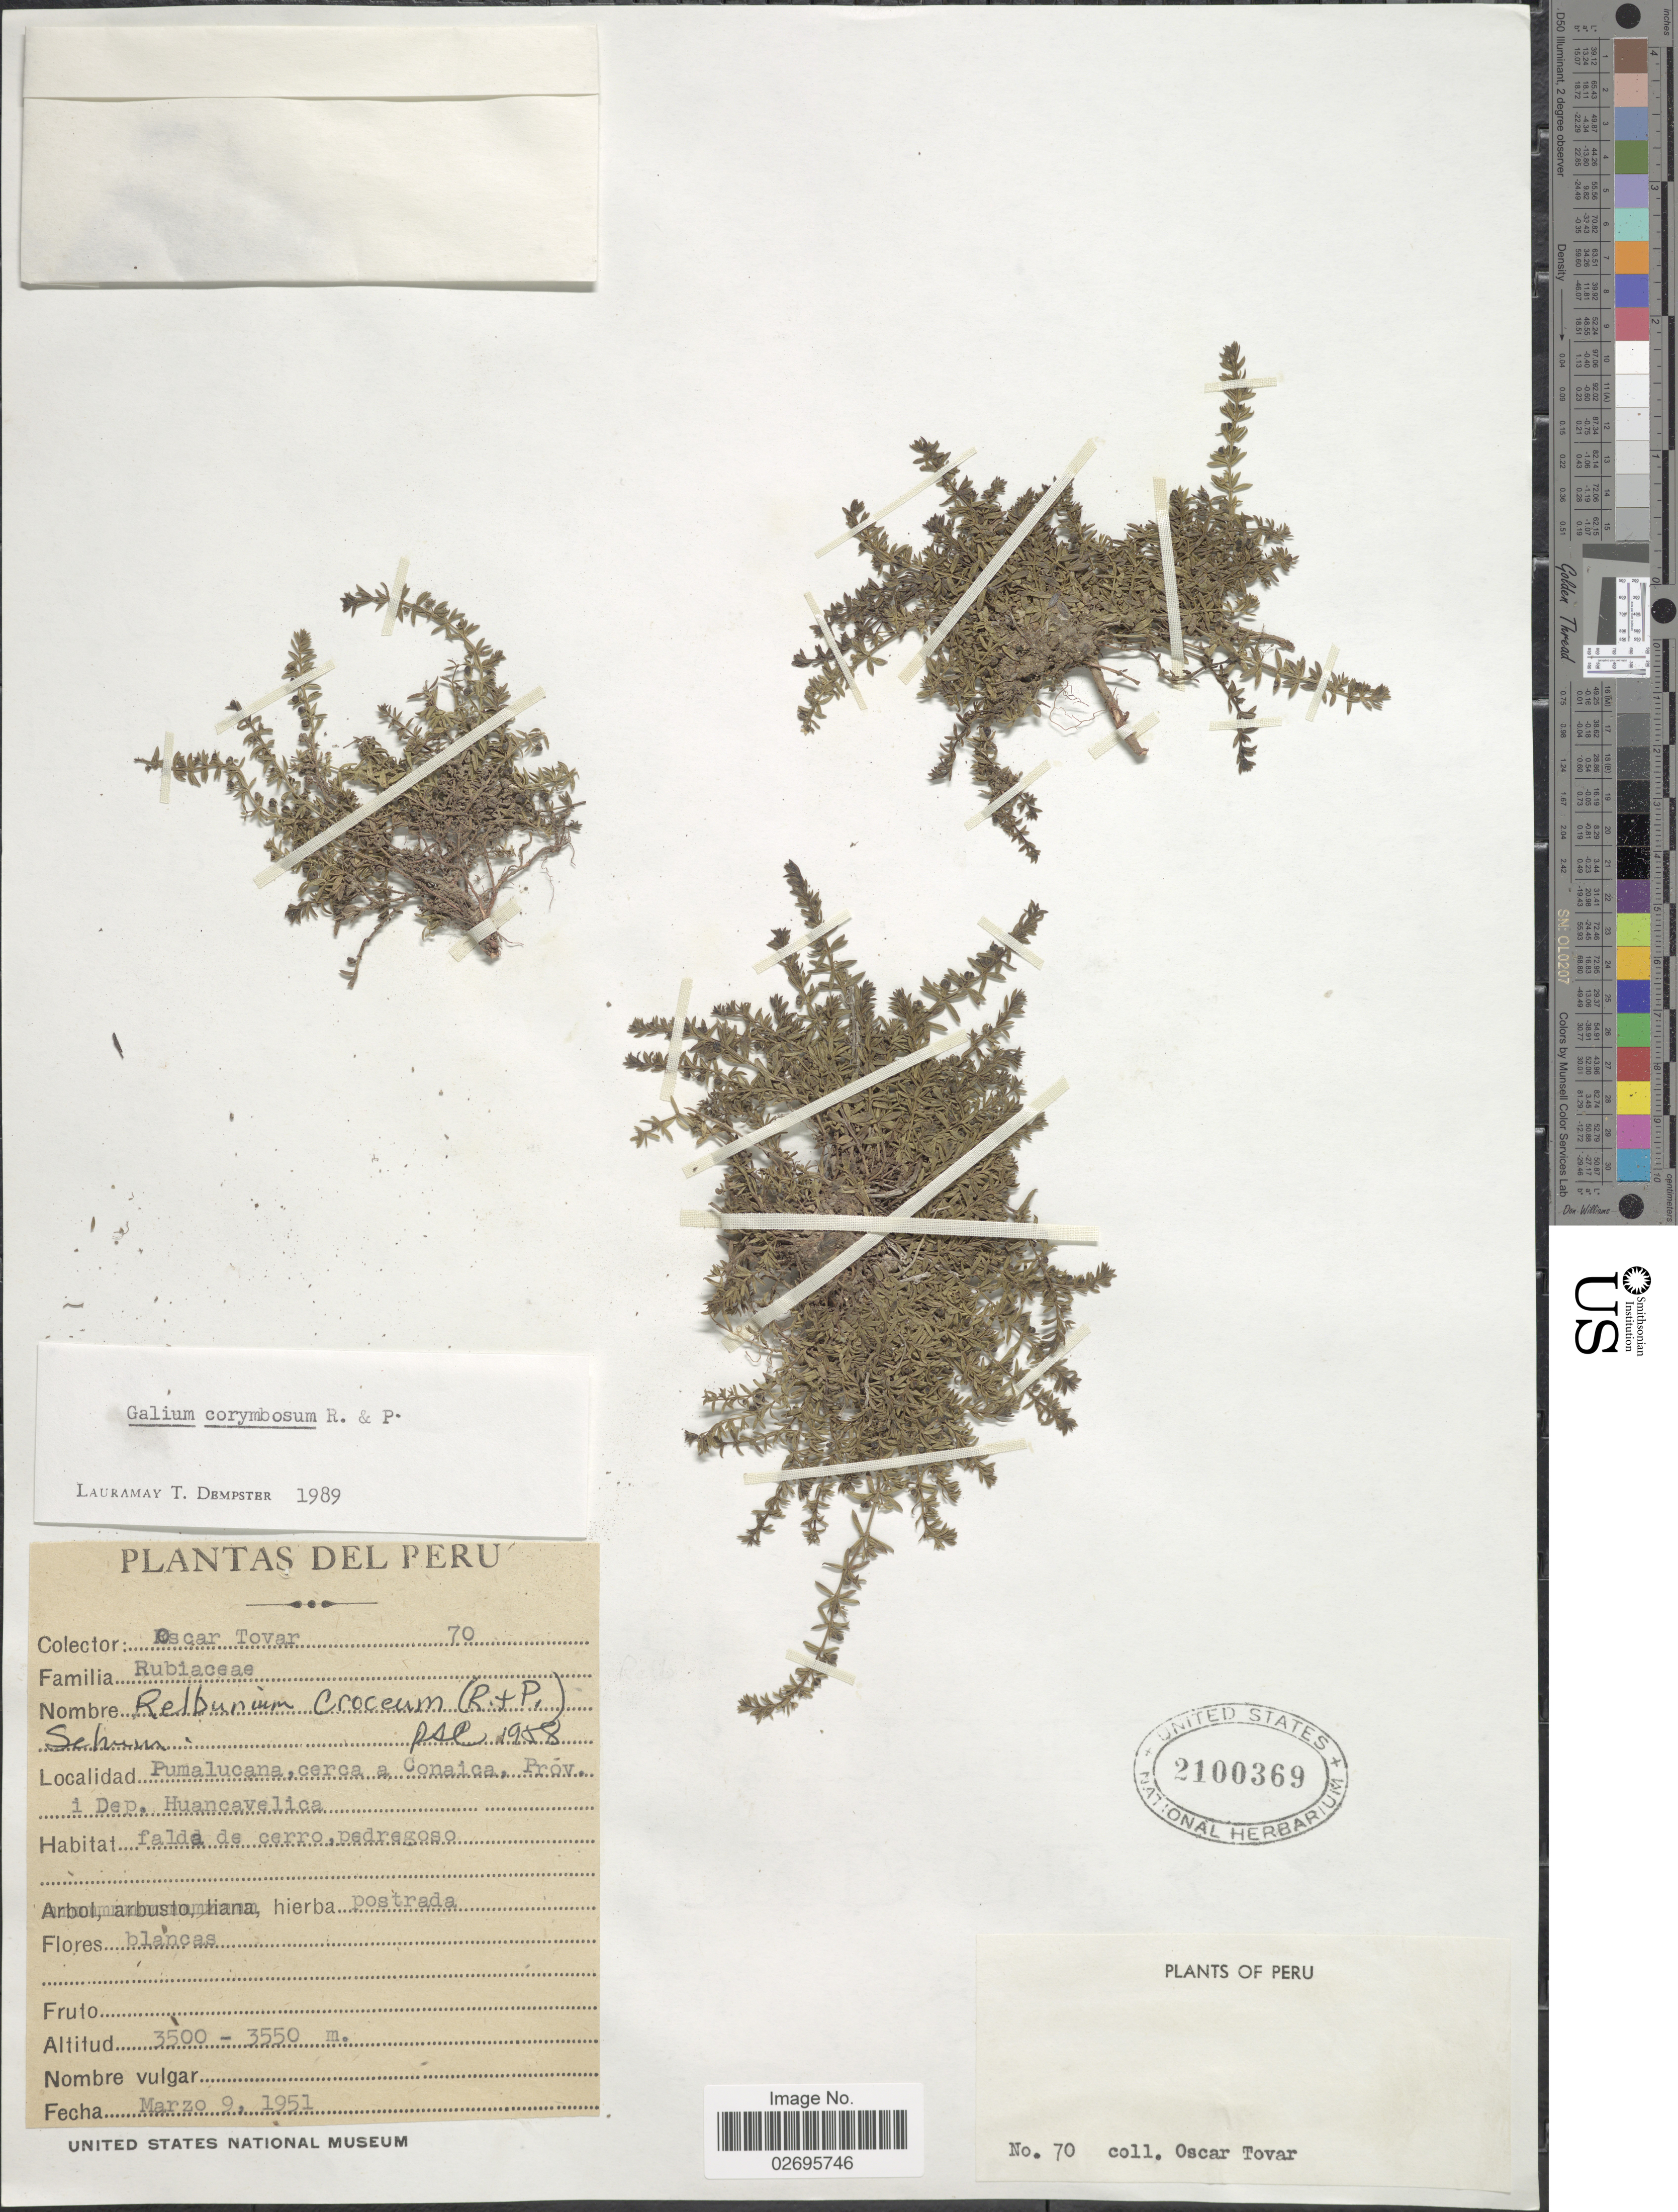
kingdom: Plantae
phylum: Tracheophyta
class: Magnoliopsida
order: Gentianales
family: Rubiaceae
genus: Galium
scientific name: Galium corymbosum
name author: Ruiz & Pav.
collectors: Ó. Tovar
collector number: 70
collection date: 1951-03-09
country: Peru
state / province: Huancavelica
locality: Pumalucana, cerca a Conaica, Prov. i Dep. Huancavelica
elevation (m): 3500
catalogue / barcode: US 2100369